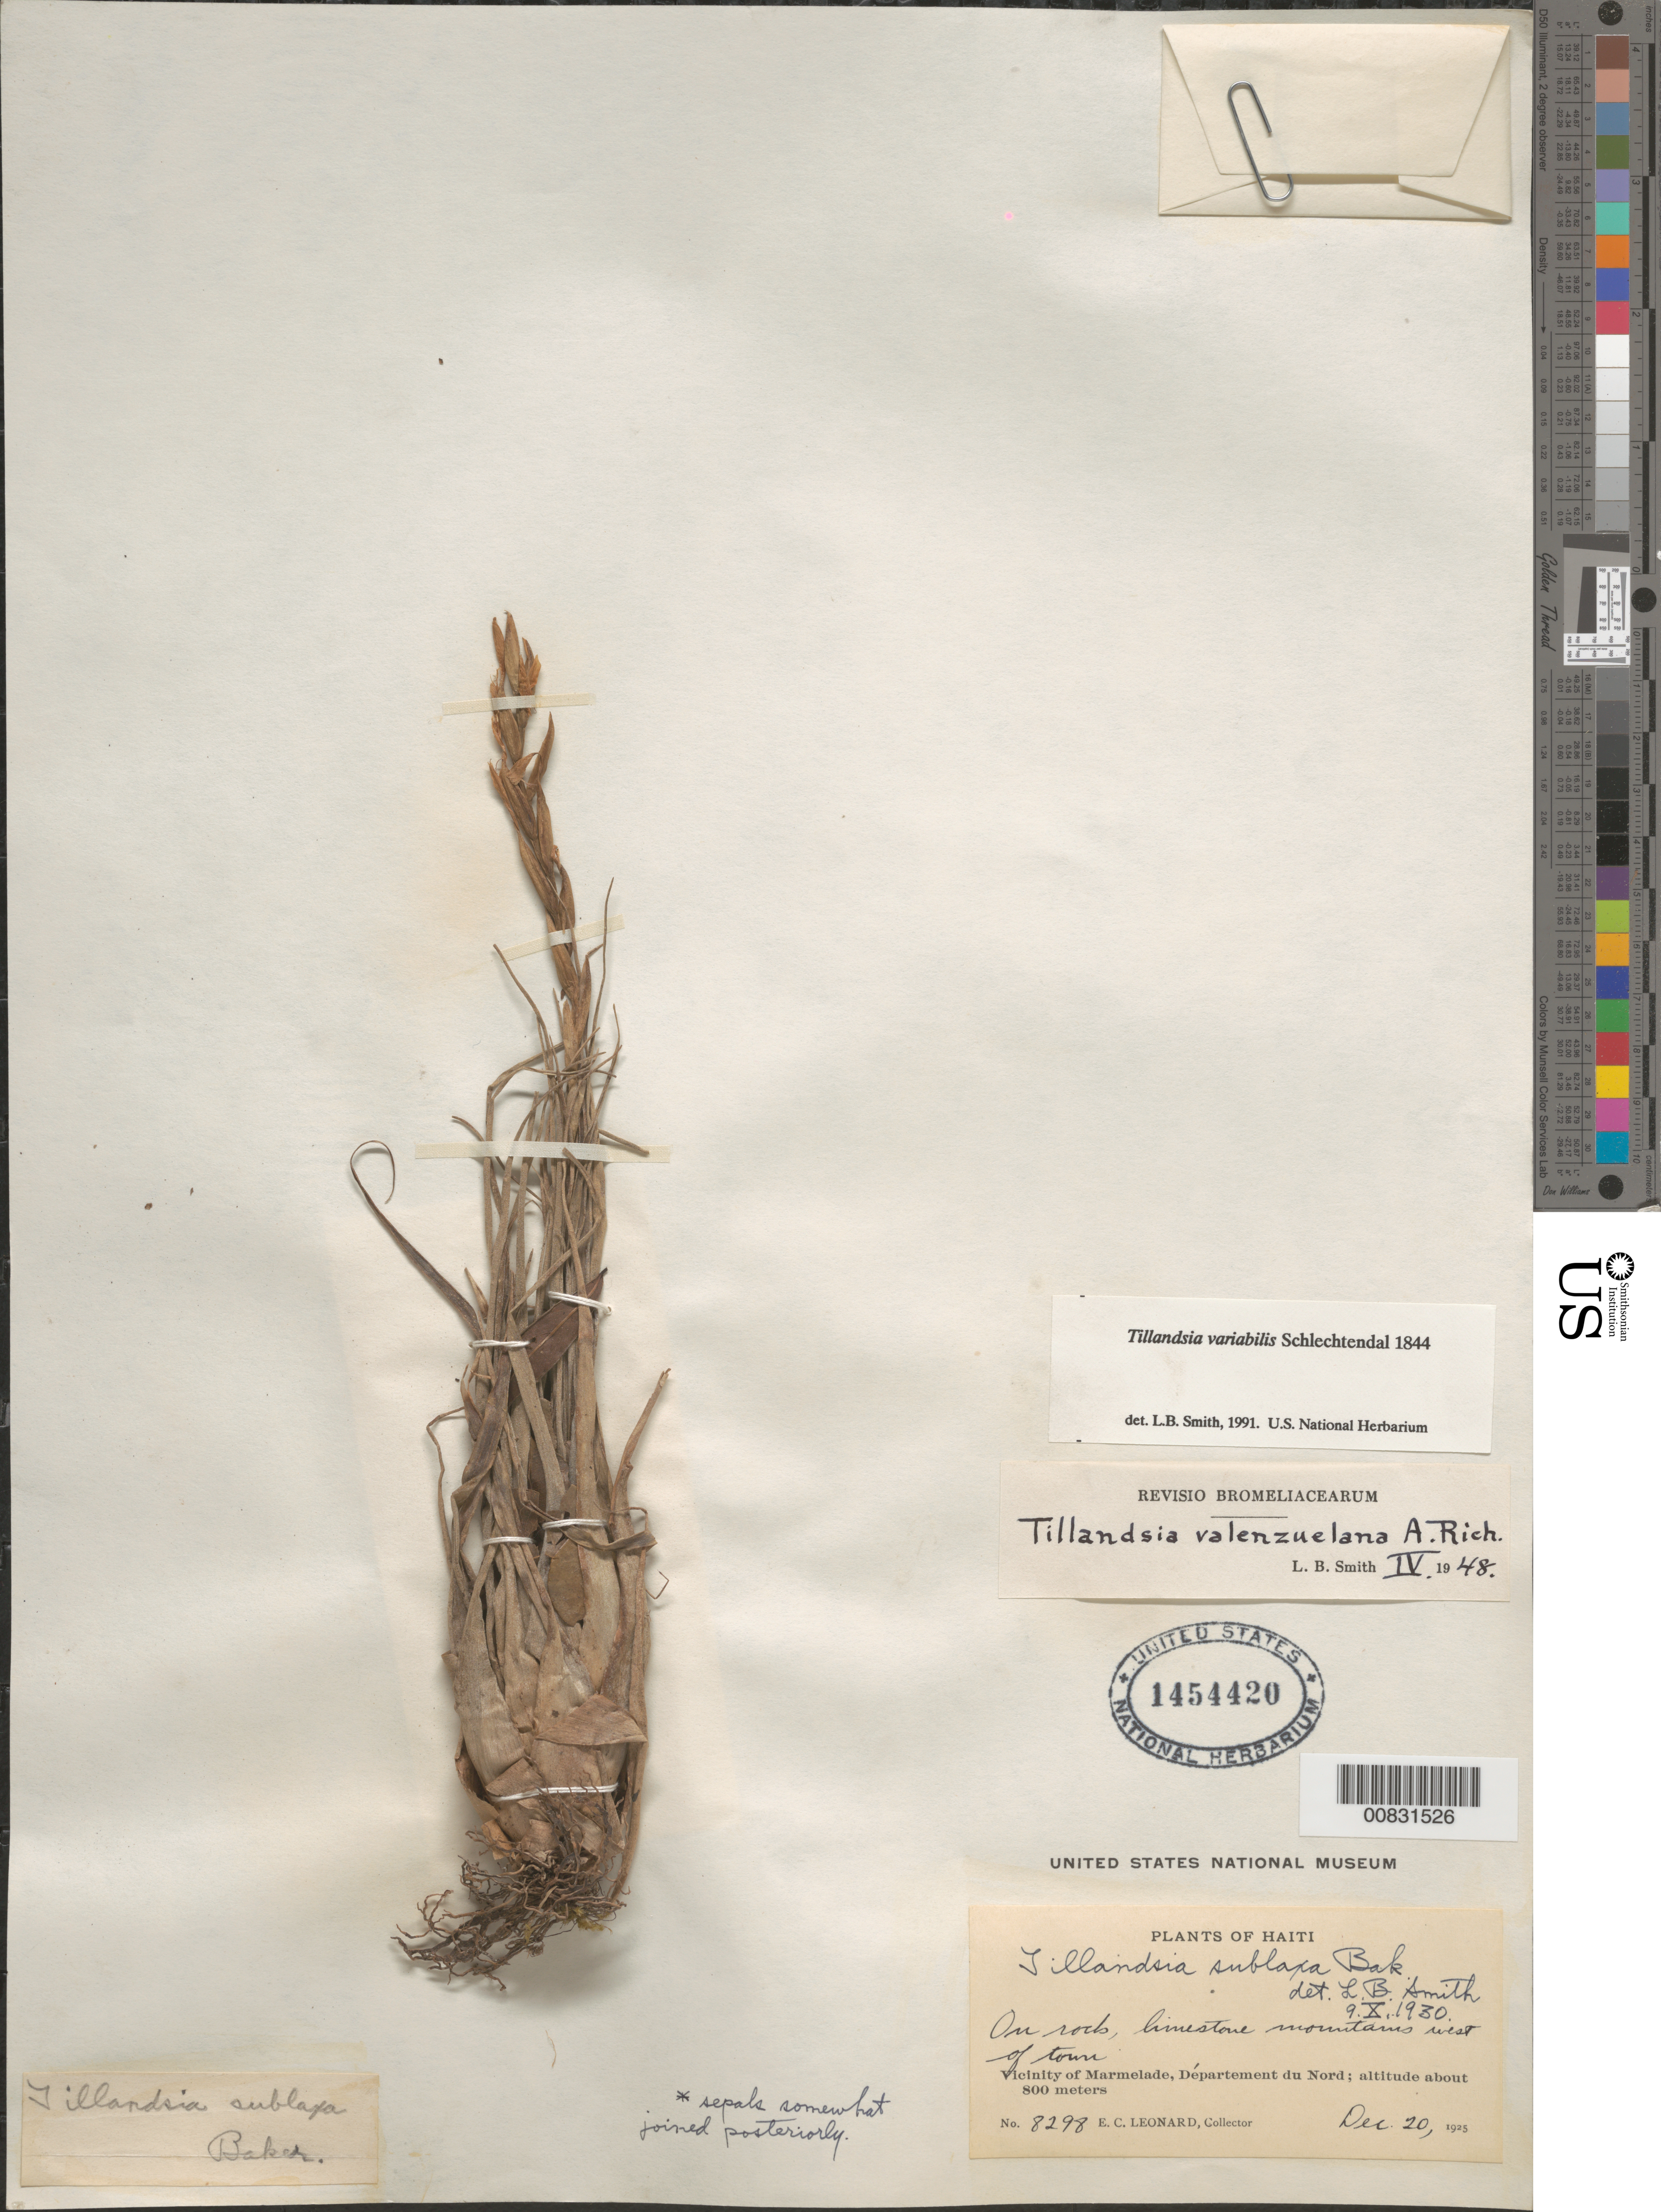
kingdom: Plantae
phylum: Tracheophyta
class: Liliopsida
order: Poales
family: Bromeliaceae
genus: Tillandsia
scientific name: Tillandsia variabilis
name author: Schltdl.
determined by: Smith, Lyman B., (US), NMNH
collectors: E. C. Leonard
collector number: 8298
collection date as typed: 20 Dec 1925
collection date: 1925-12-20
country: Haiti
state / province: Nord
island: Hispaniola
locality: Vicinity of Marmelade, Département du Nord. Limestone mountains west of town.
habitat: On rock. Limestone mountains.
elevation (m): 800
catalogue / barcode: US 1454420